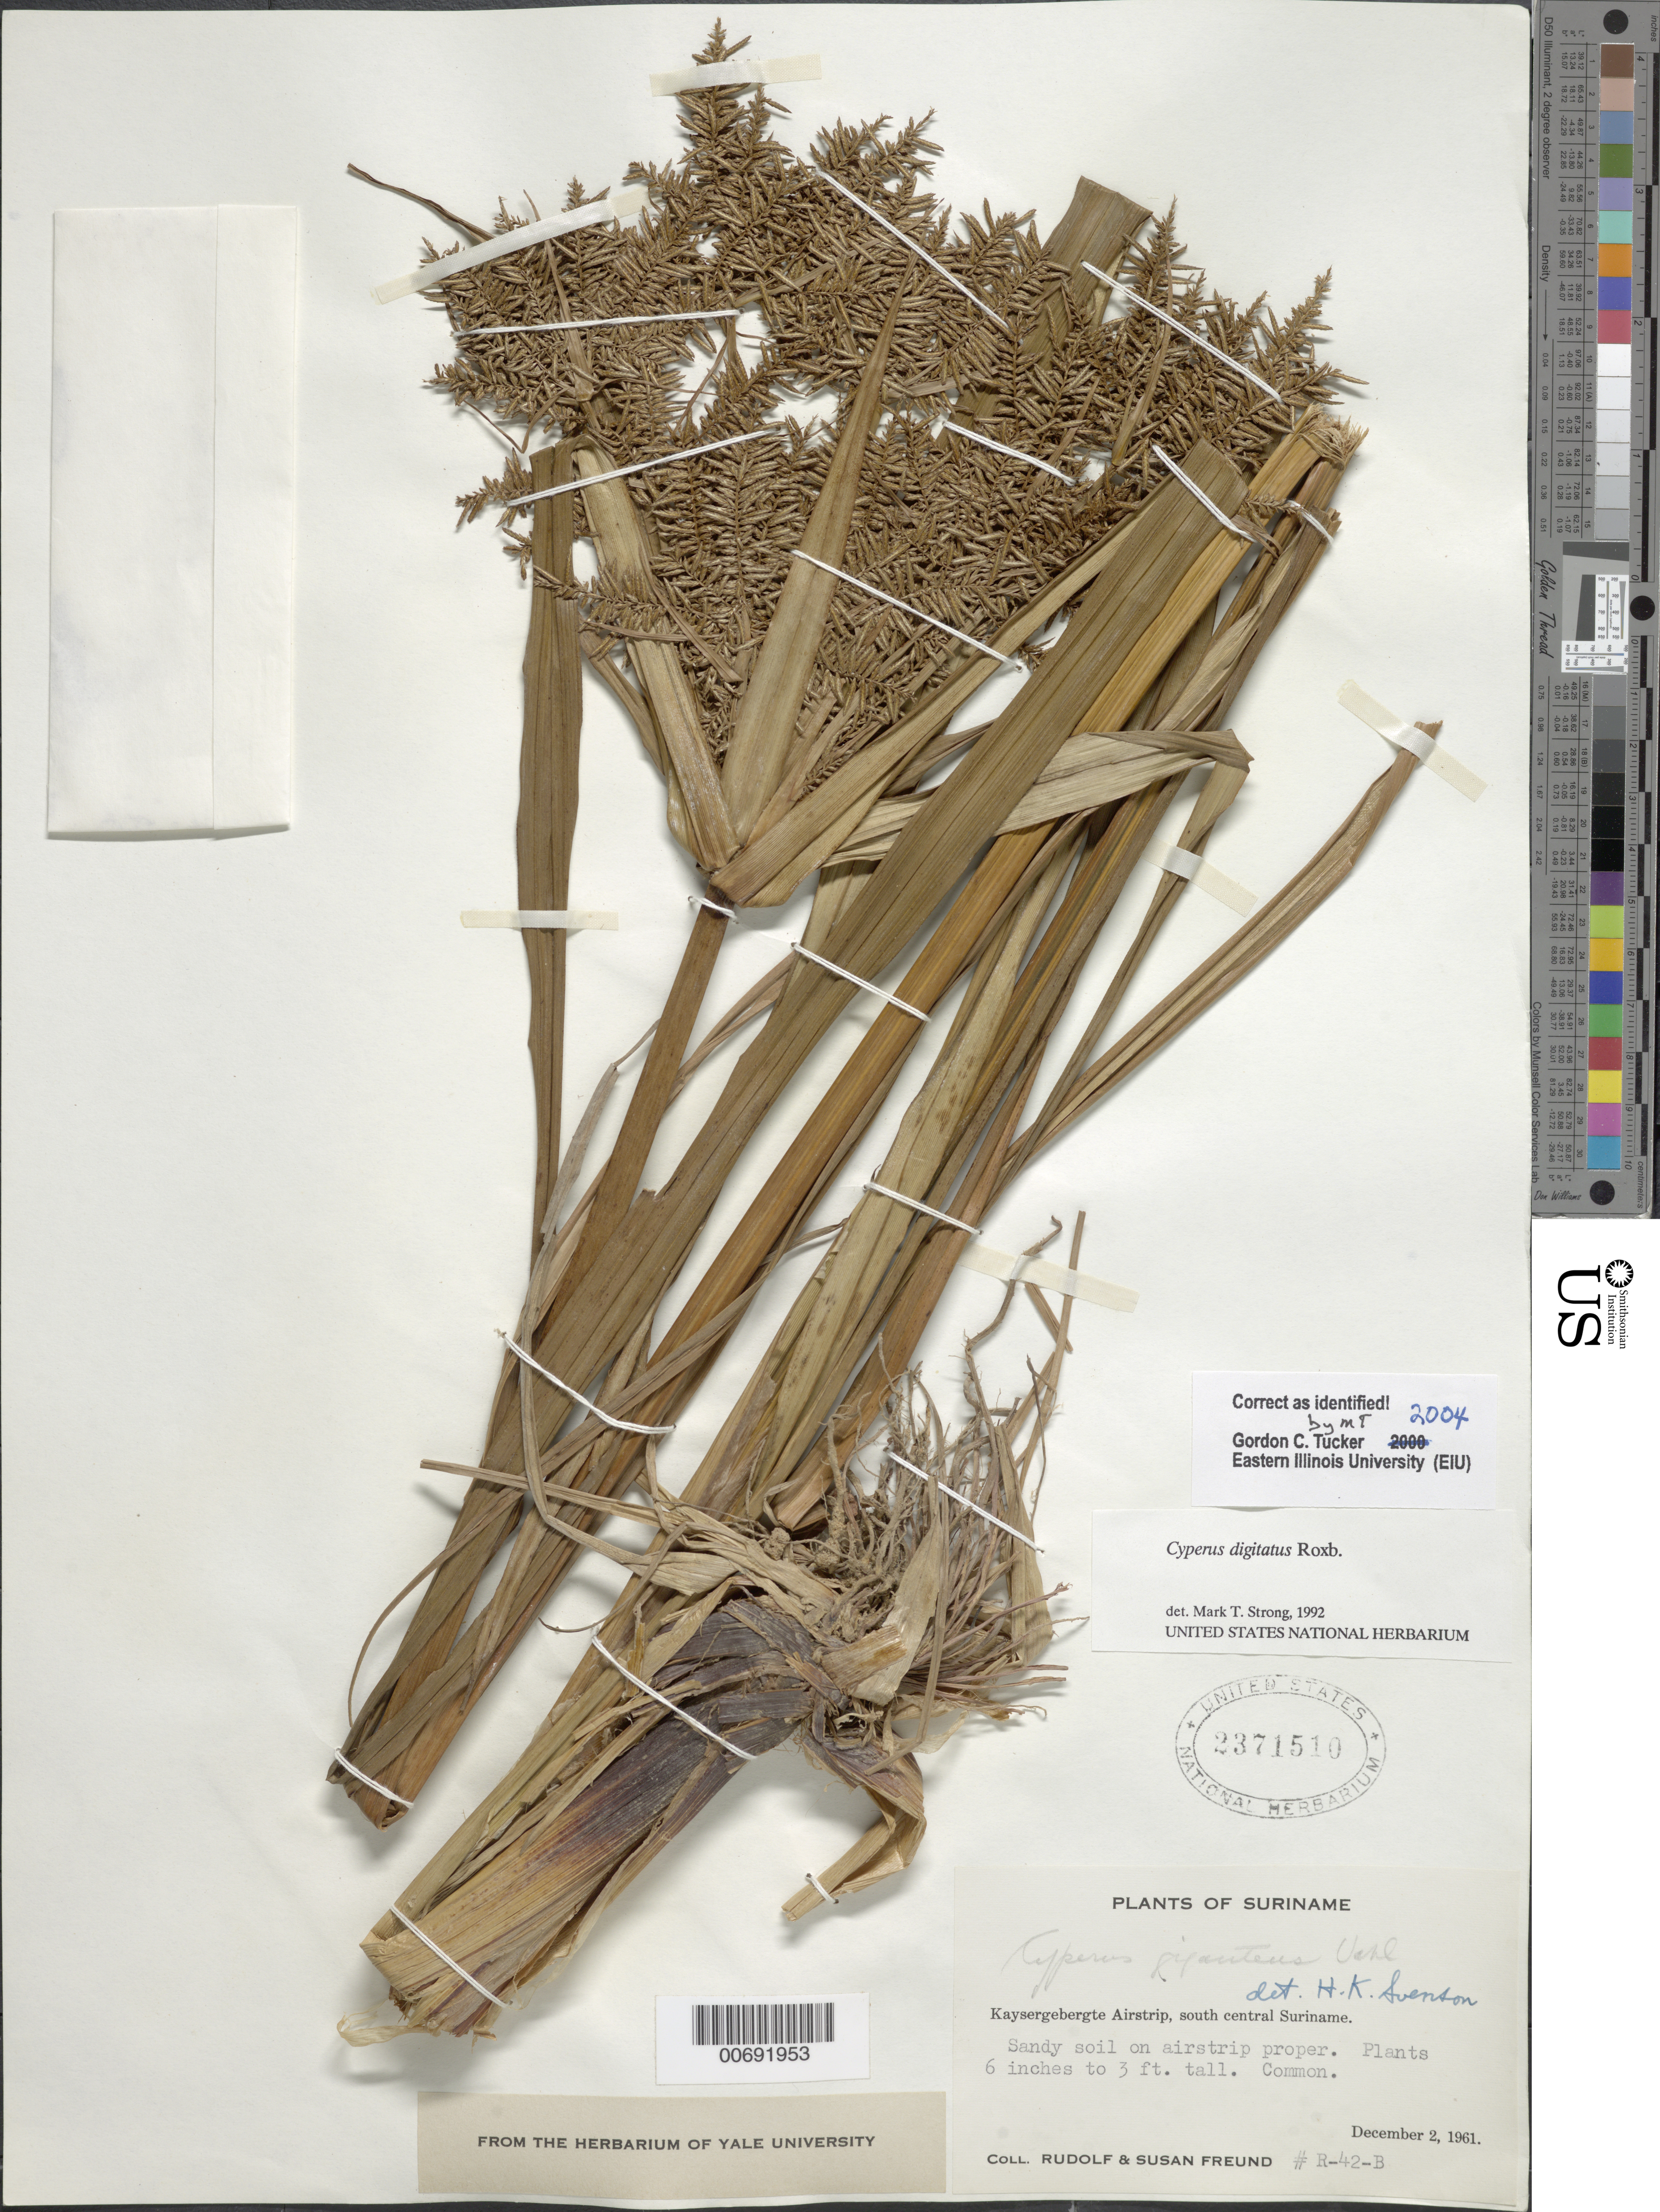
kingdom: Plantae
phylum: Tracheophyta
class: Liliopsida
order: Poales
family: Cyperaceae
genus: Cyperus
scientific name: Cyperus digitatus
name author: Roxb.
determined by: Tucker, G. C.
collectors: R. Freund & S. Freund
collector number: R 42 B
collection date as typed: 2-Dec-61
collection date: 1961-12-02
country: Suriname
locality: Kaysergebergte Airstrip, south central Suriname, 45 km above confl. with Lucie R.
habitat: Sandy soil on airstrip proper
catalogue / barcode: US 2371510